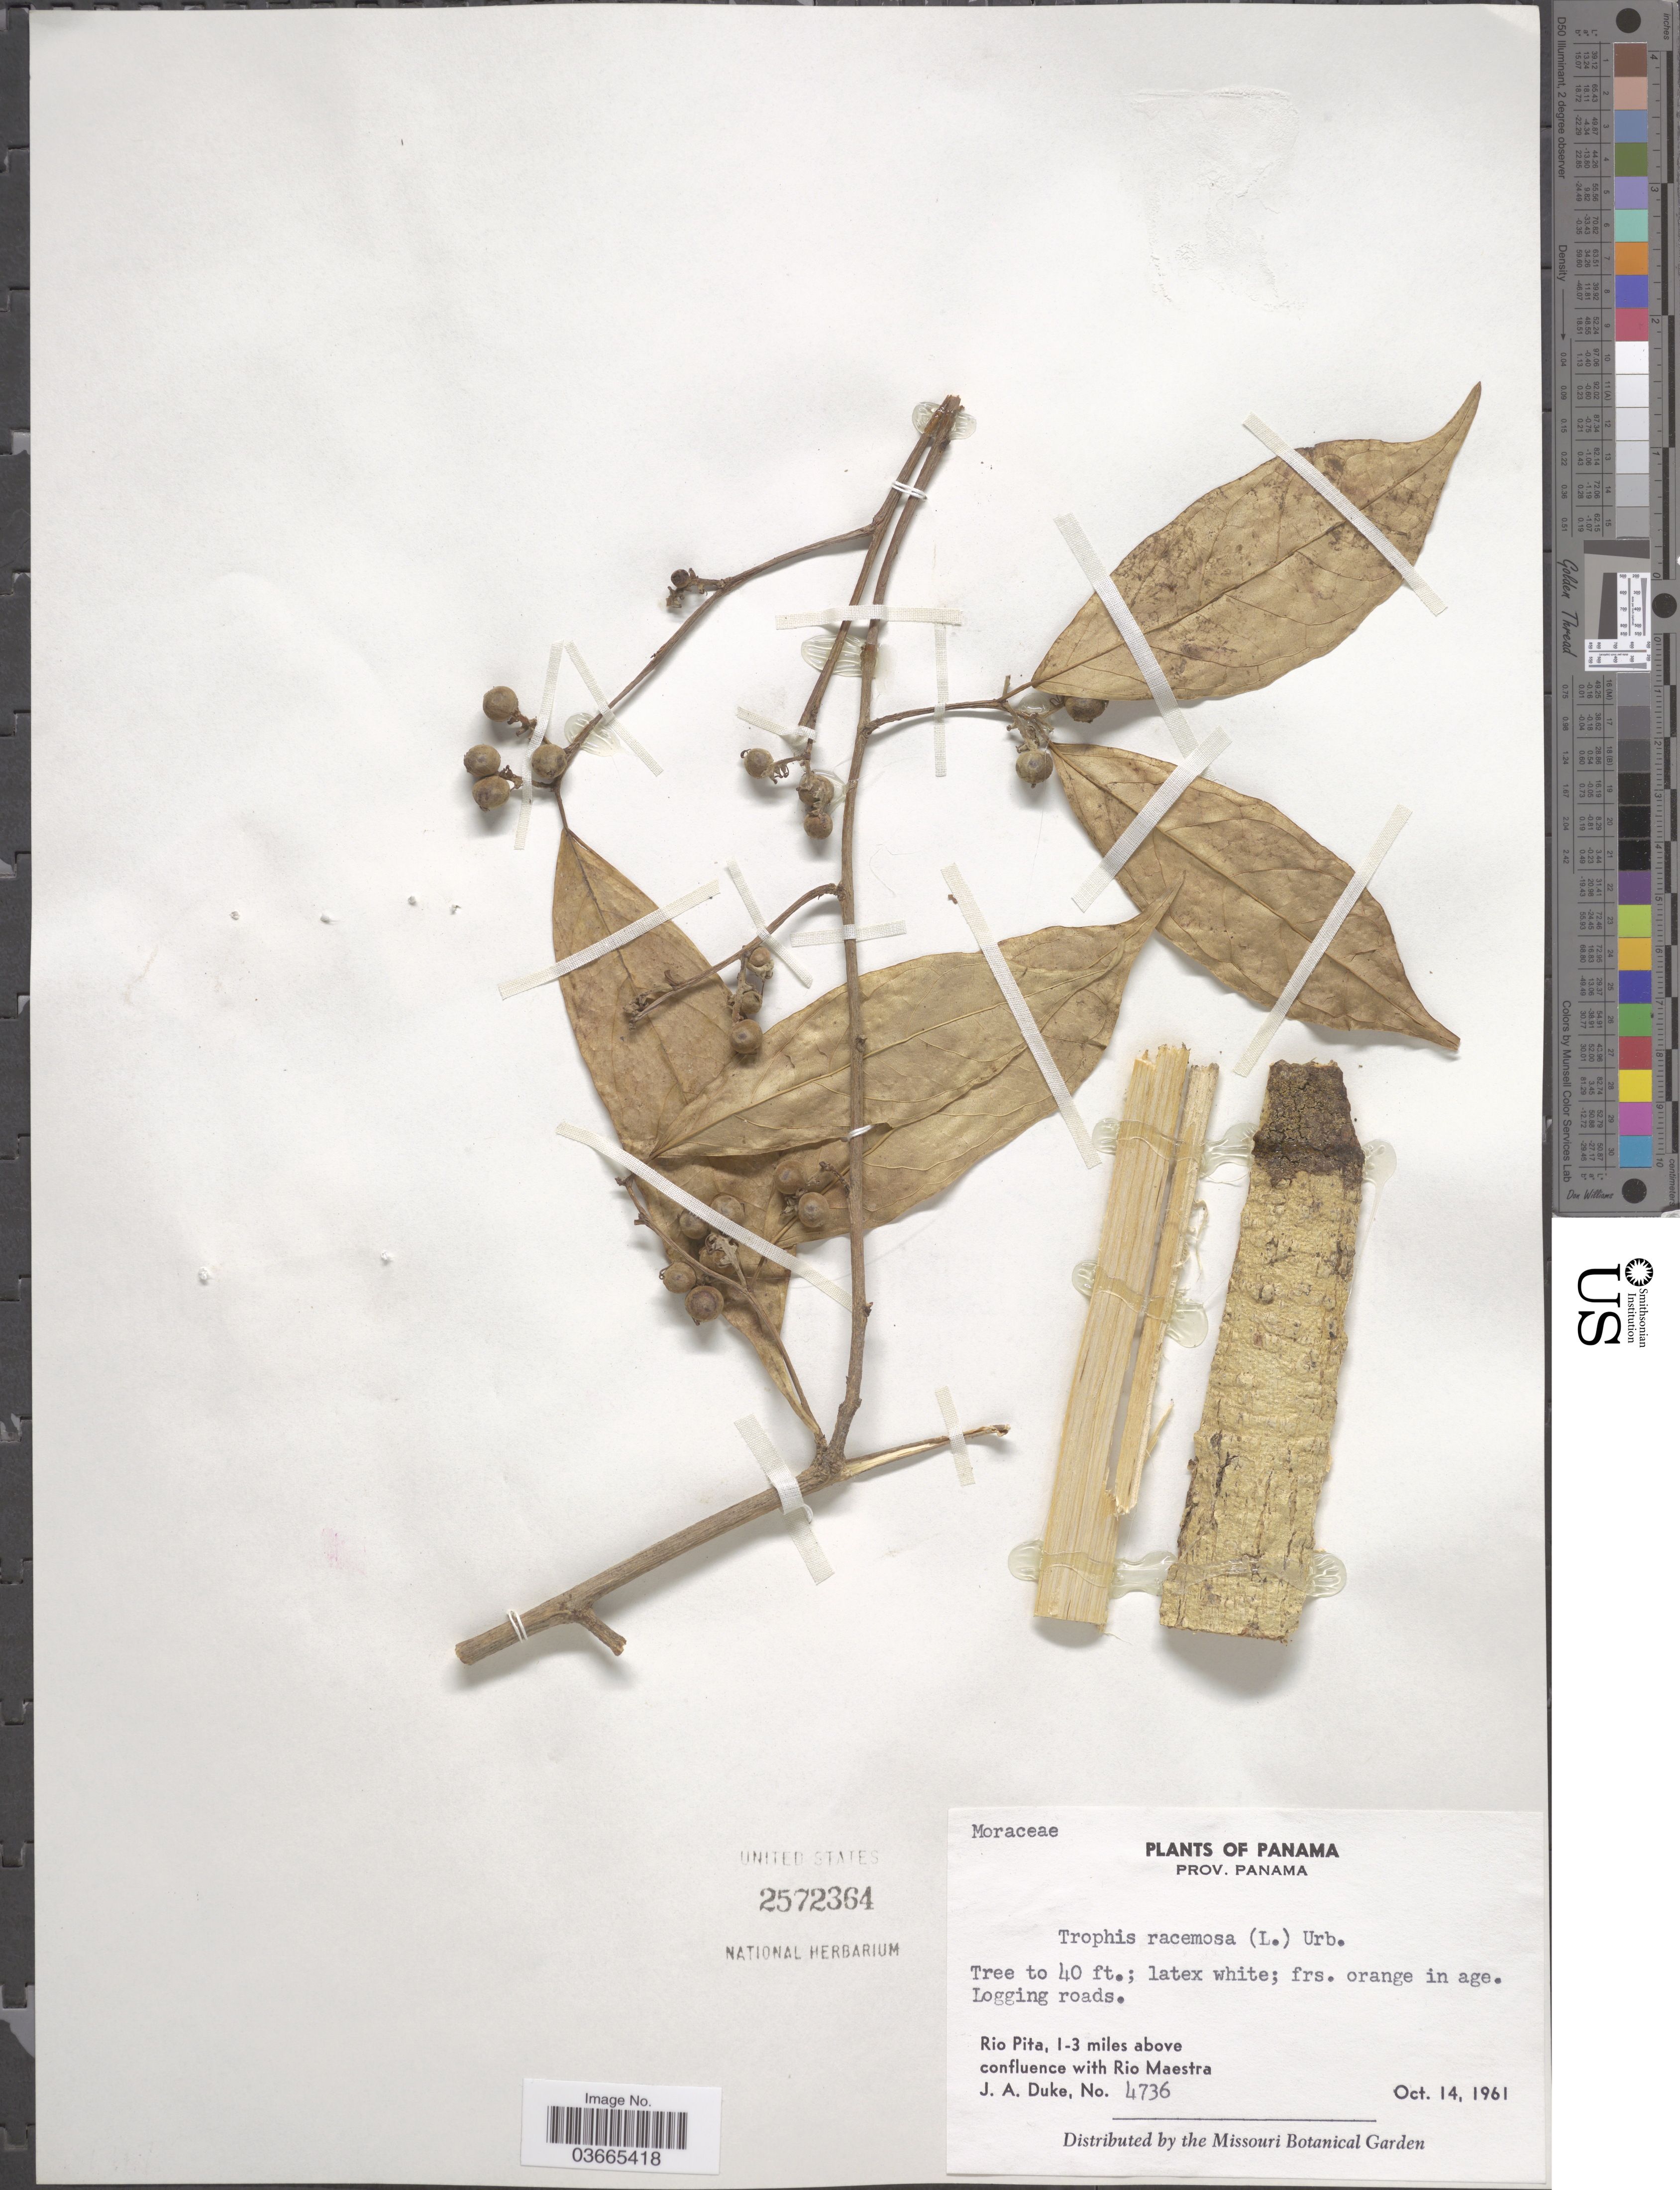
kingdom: Plantae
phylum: Tracheophyta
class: Magnoliopsida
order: Rosales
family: Moraceae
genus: Trophis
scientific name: Trophis racemosa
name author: (L.) Urb.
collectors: J. A. Duke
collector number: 4736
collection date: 1961-10-14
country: Panama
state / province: Panamá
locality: Rio Pita, 1-3 miles above confluence with Rio Maestra.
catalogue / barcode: US 2572364